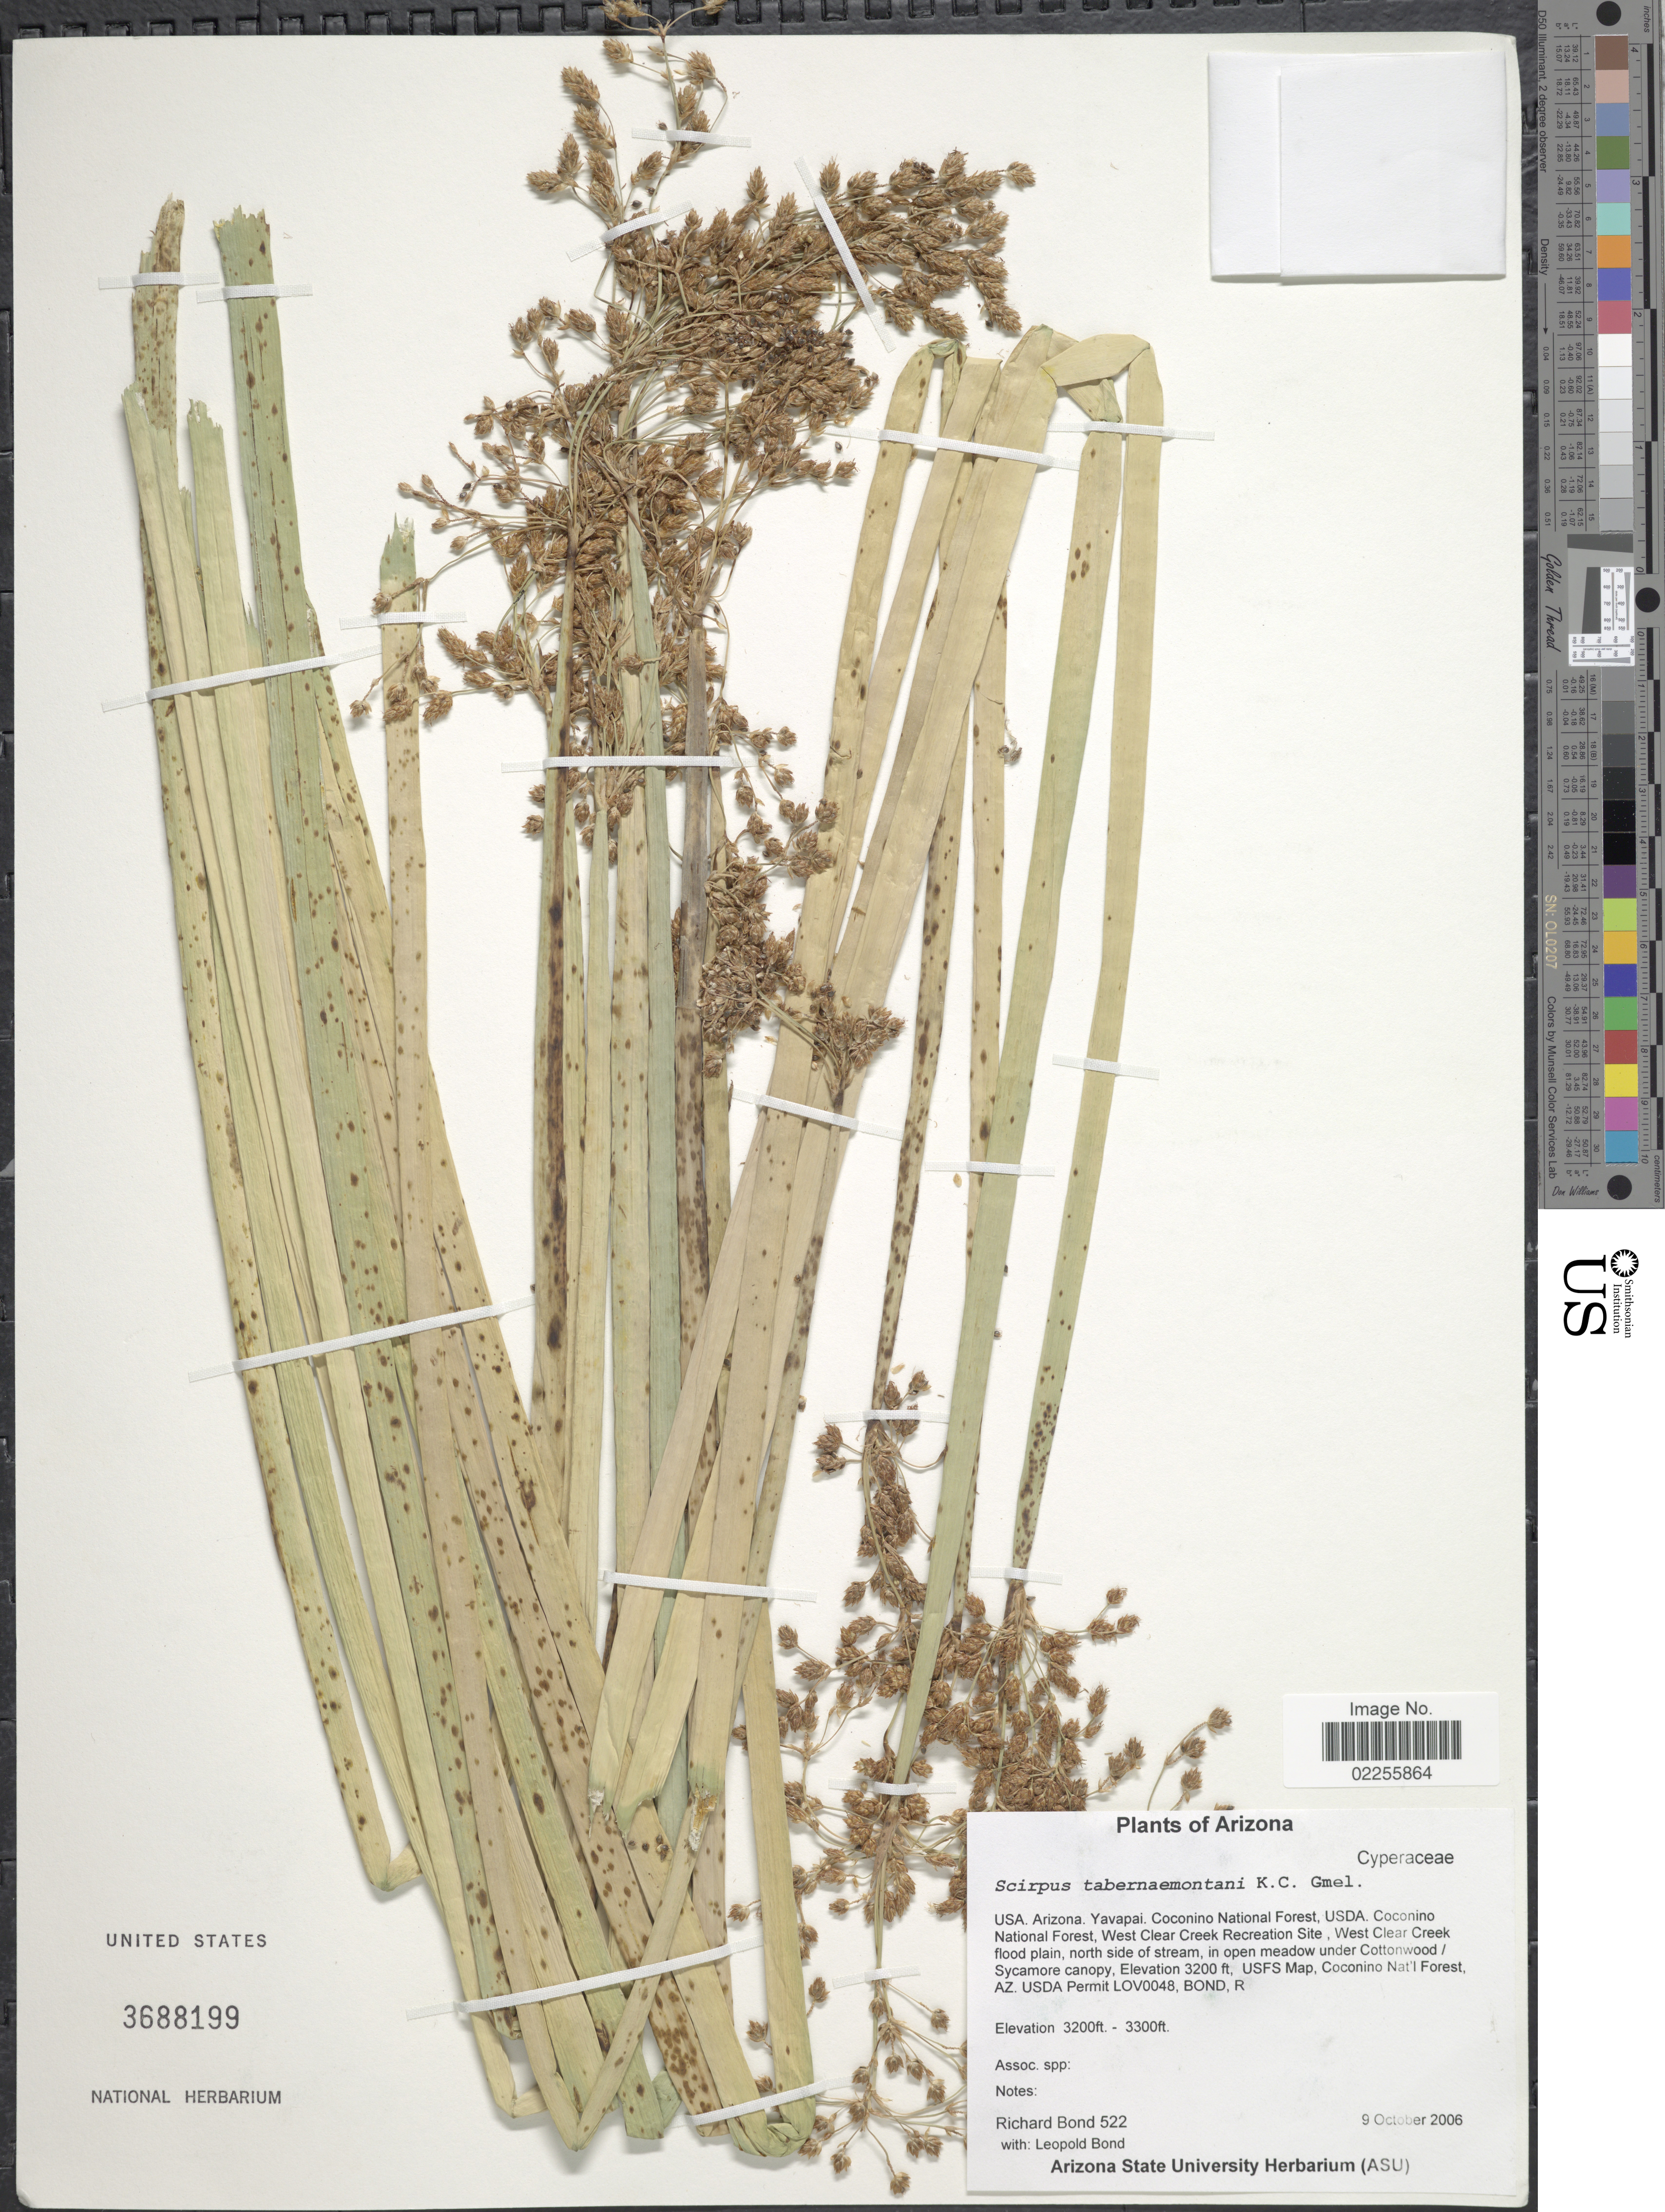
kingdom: Plantae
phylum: Tracheophyta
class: Liliopsida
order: Poales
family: Cyperaceae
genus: Schoenoplectus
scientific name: Schoenoplectus tabernaemontani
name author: (C.C. Gmel.) Palla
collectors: R. Bond & L. Bond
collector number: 522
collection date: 2006-10-09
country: United States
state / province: Arizona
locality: Yavapai, Coconino National Forest, USDA, Coconino National Forest, West Clear Creek Recreation Site, West Clear Creek flood plain, north side of stream, in open meadow under Cottonwood/Sycamore canopy, USFS Map, Coconino Nat'l Forest AZ. USDA Permit LOV0048, BOND, R.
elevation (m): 975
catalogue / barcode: US 3688199